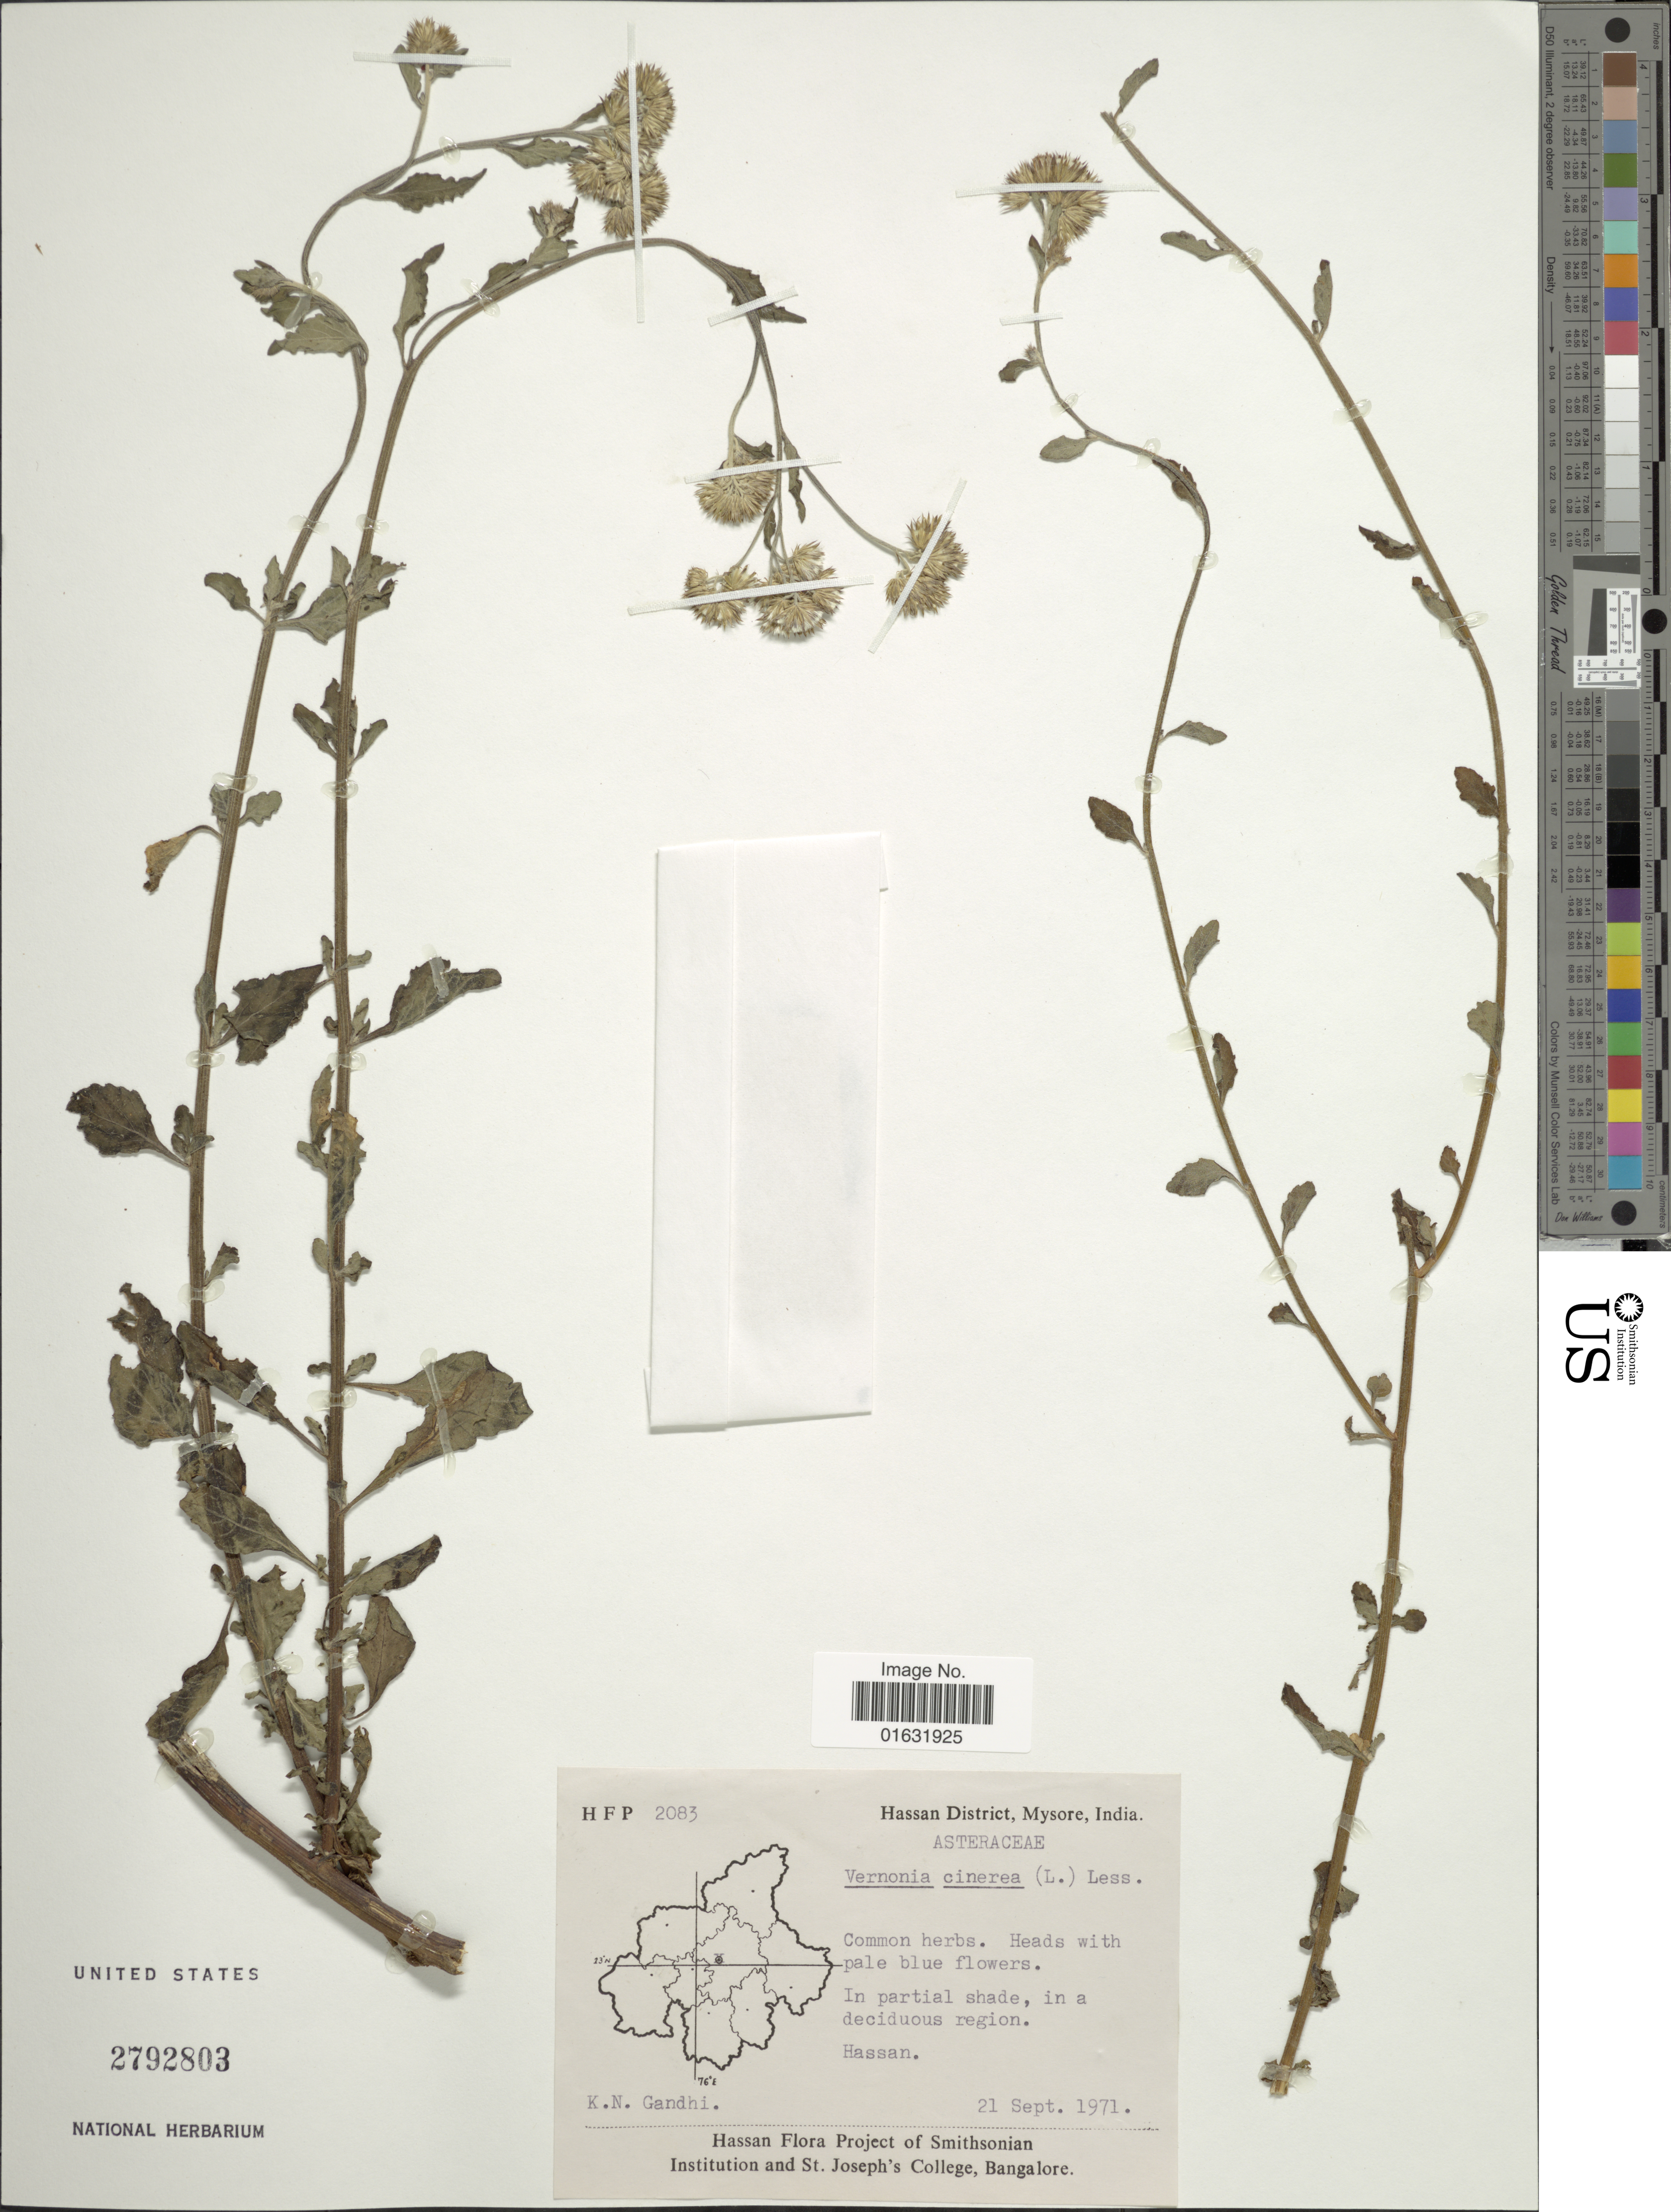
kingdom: Plantae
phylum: Tracheophyta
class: Magnoliopsida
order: Asterales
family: Asteraceae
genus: Cyanthillium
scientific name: Cyanthillium cinereum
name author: (L.) H. Rob.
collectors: K. N. Gandhi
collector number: HFP 2083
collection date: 1971-09-21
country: India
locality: Hassan District, Mysore, Hassan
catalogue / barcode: US 2792803